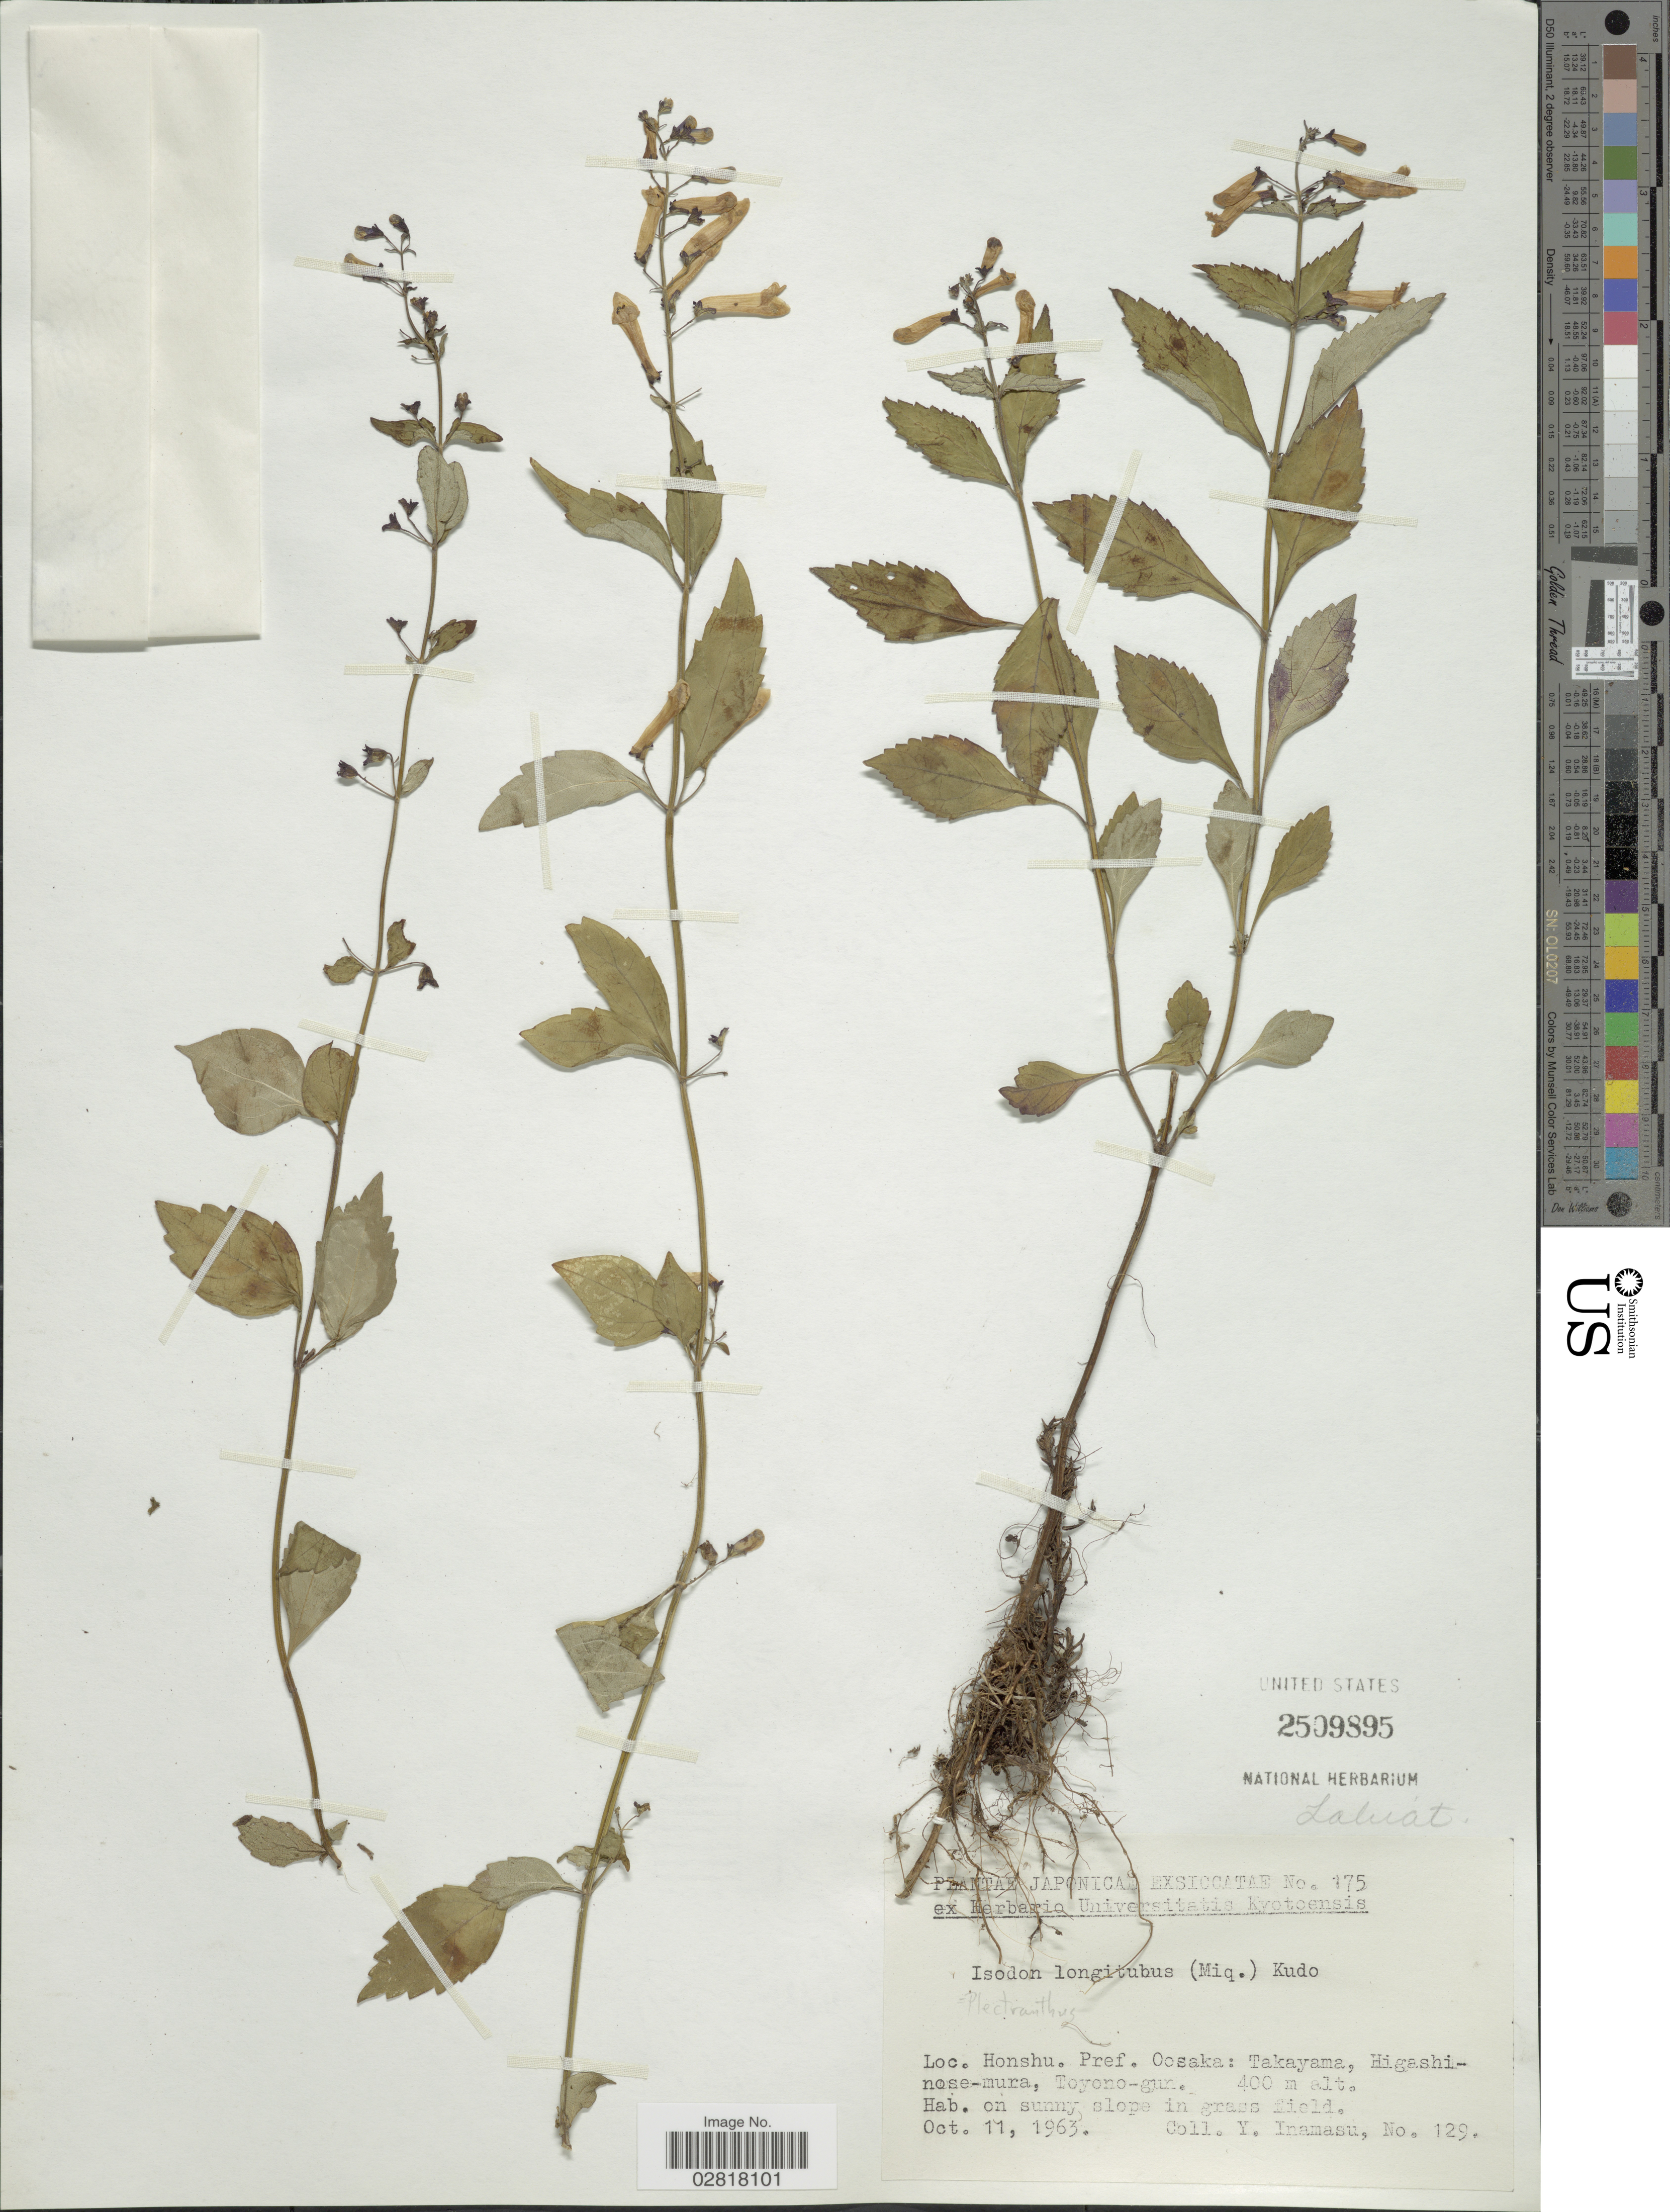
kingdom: Plantae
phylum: Tracheophyta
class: Magnoliopsida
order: Lamiales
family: Lamiaceae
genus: Plectranthus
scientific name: Plectranthus longitubus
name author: Miq.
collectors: Y. Inamasu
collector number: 129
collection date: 1963-10-11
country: Japan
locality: Honshu. Pref. Oosaka: Takayama, Higashinose-mura, Toyono-gun.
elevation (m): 400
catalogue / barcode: US 2509895